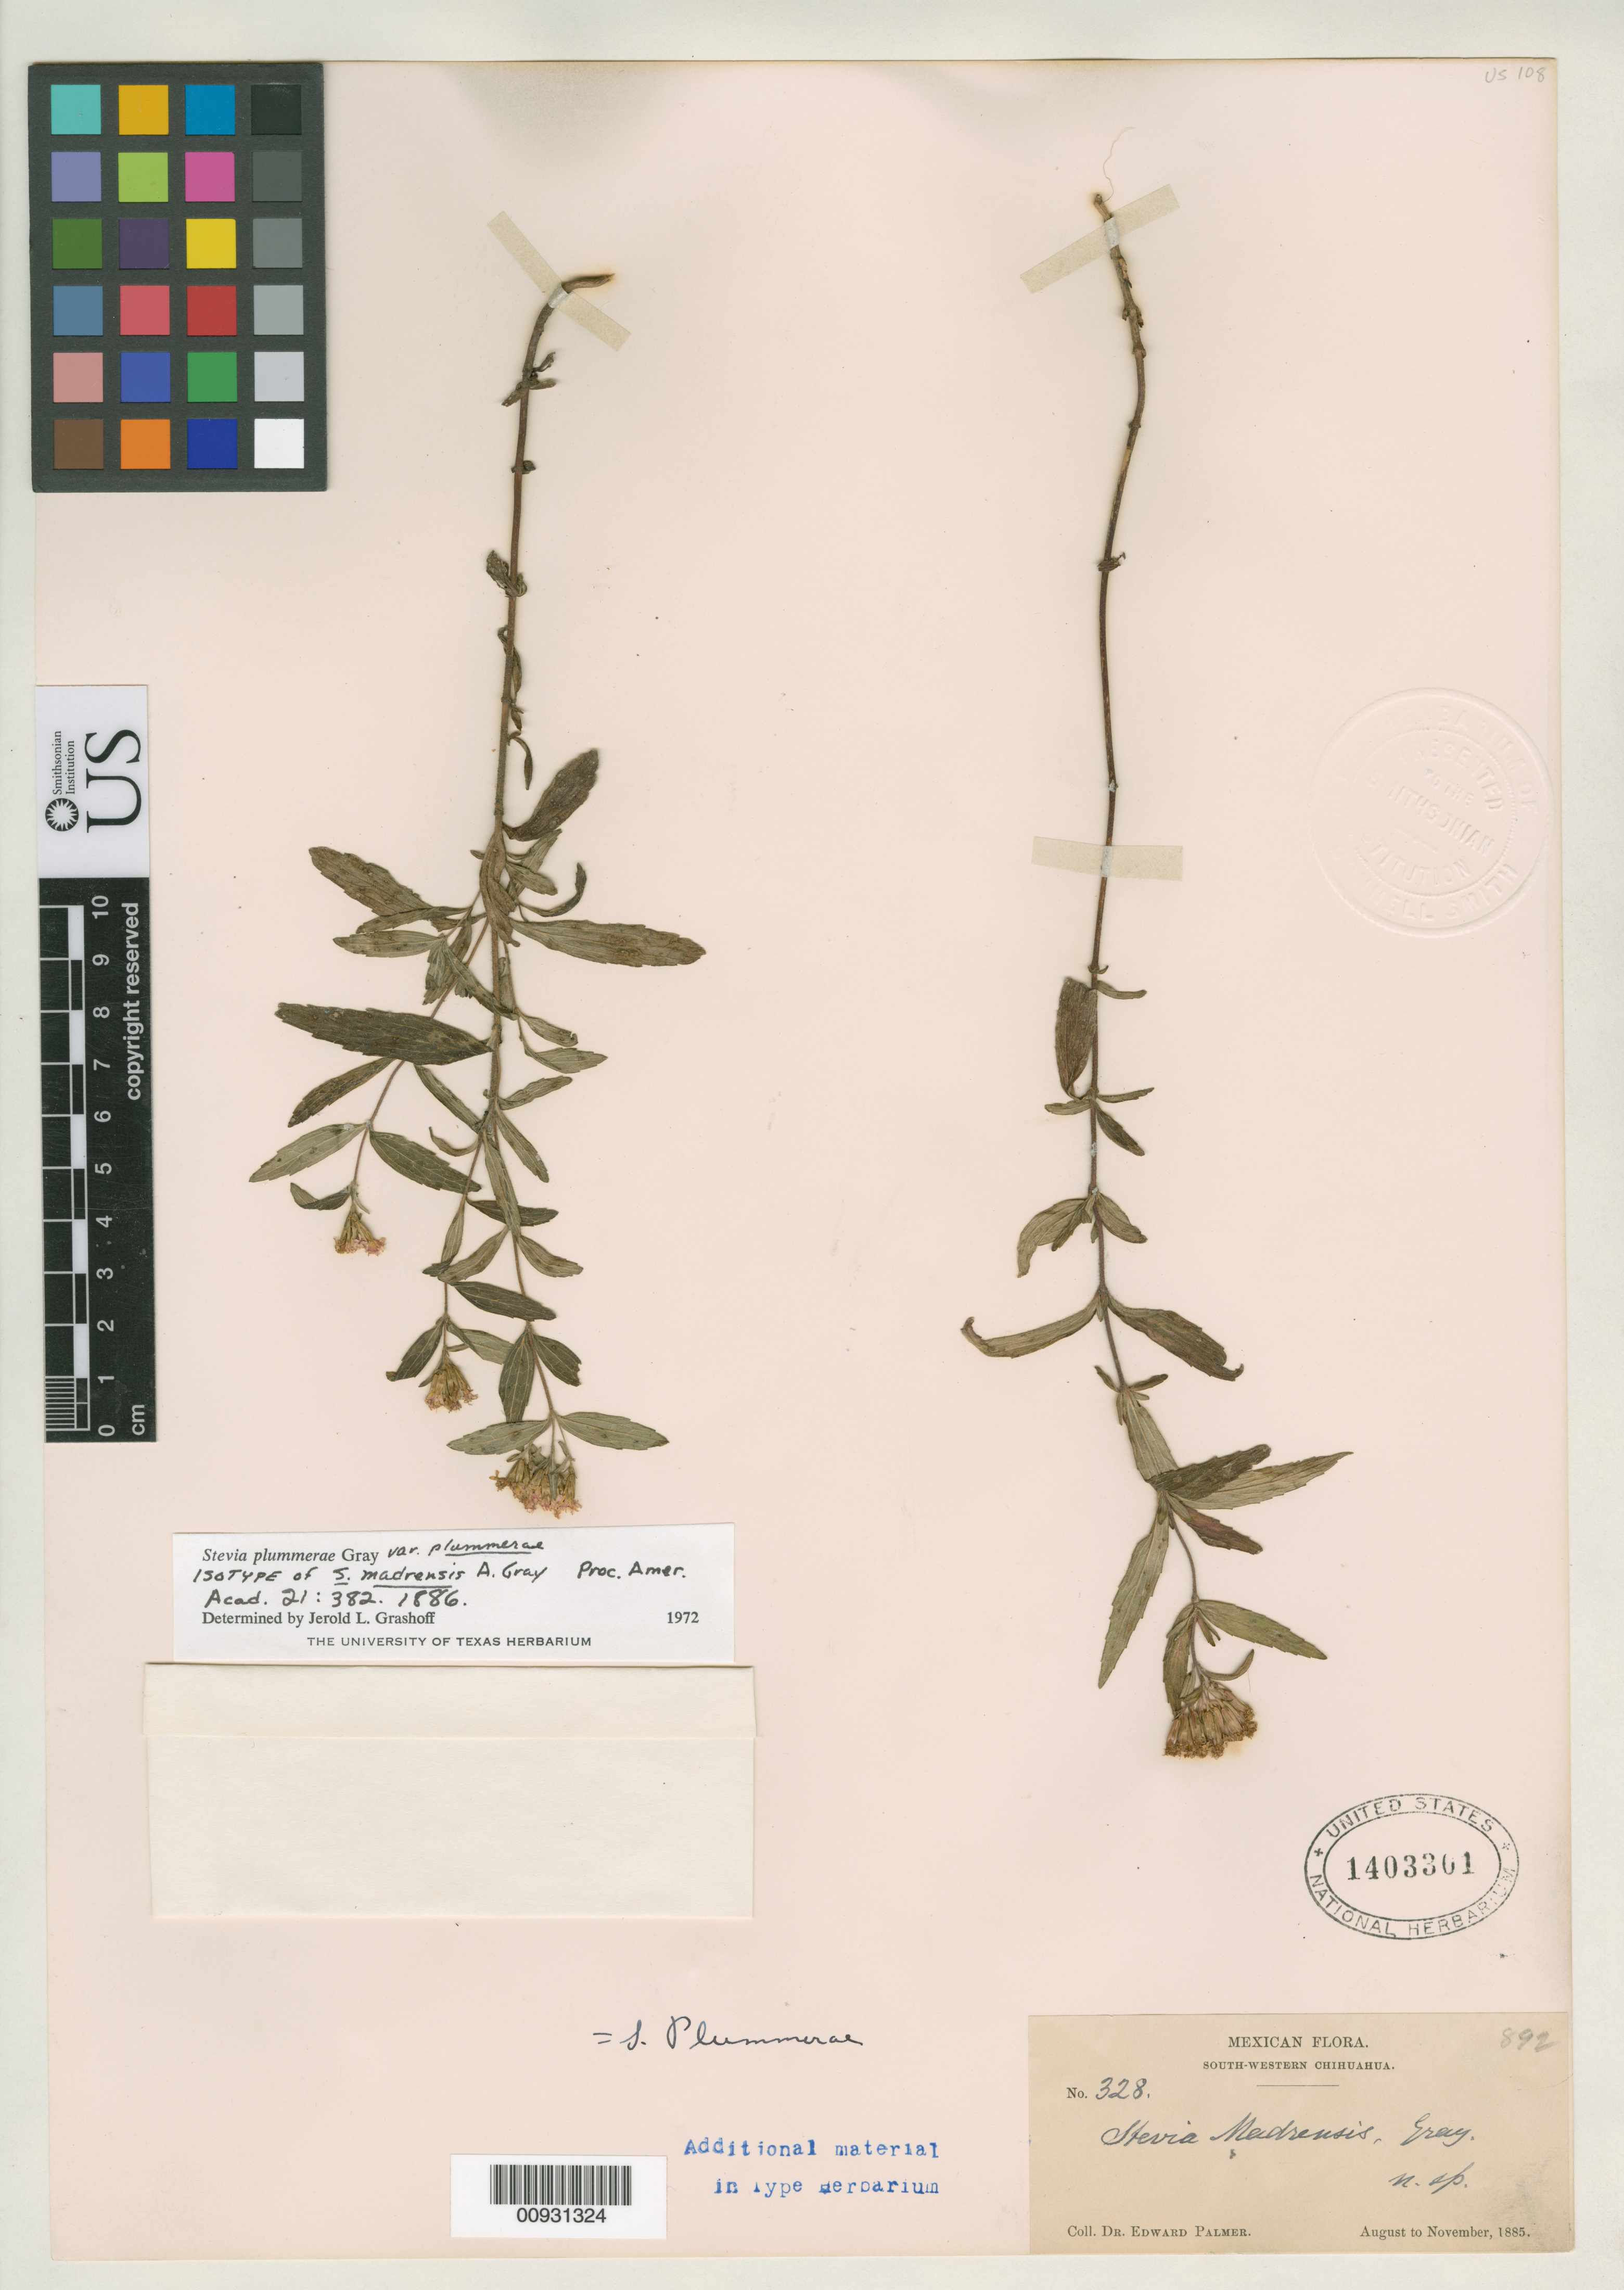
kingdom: Plantae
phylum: Tracheophyta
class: Magnoliopsida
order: Asterales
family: Asteraceae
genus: Stevia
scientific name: Stevia madrensis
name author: A. Gray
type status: Isotype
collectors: E. Palmer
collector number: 328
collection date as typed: Aug 1885 to Nov 1885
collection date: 1885-08/1885-11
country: Mexico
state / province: Chihuahua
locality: South-western Chihuahua.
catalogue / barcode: US 1403301